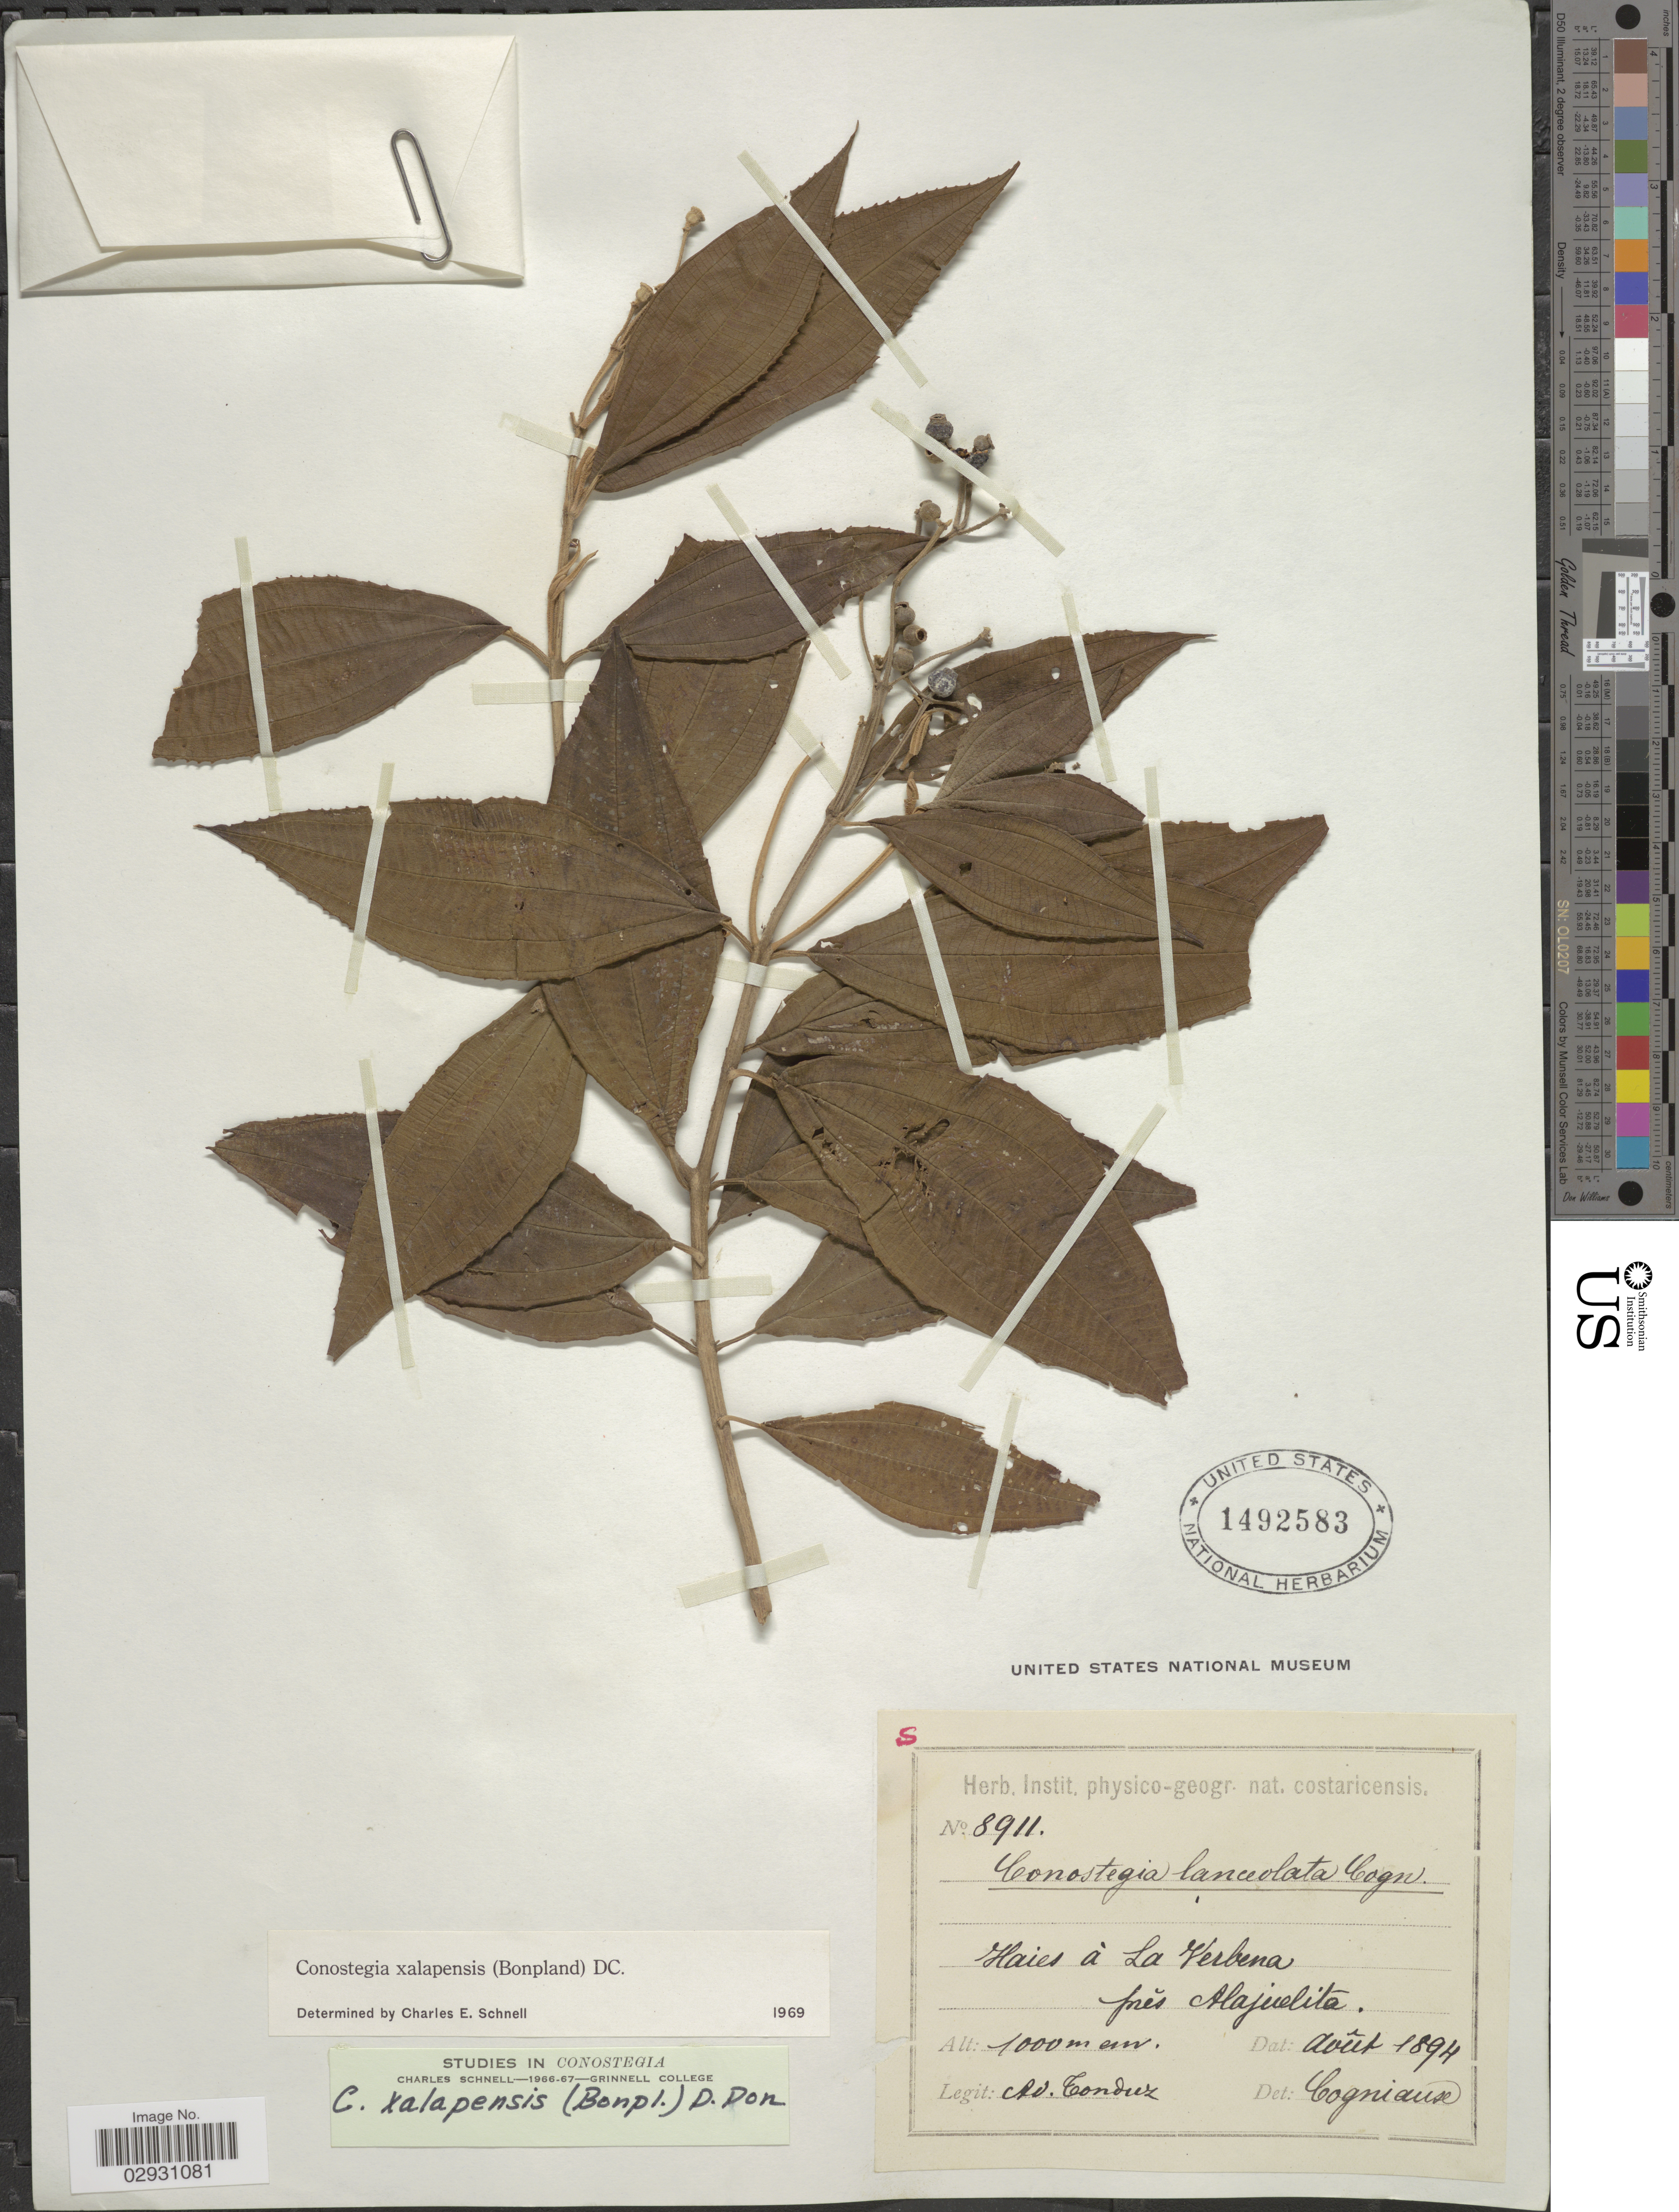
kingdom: Plantae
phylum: Tracheophyta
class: Magnoliopsida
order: Myrtales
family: Melastomataceae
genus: Conostegia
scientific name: Conostegia quadrangularis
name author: Schltdl. ex Steud.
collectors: A. Tonduz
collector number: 8911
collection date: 1894-08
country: Costa Rica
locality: Haies à La Vervena près Alajuelita.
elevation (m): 1000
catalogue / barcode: US 1492583